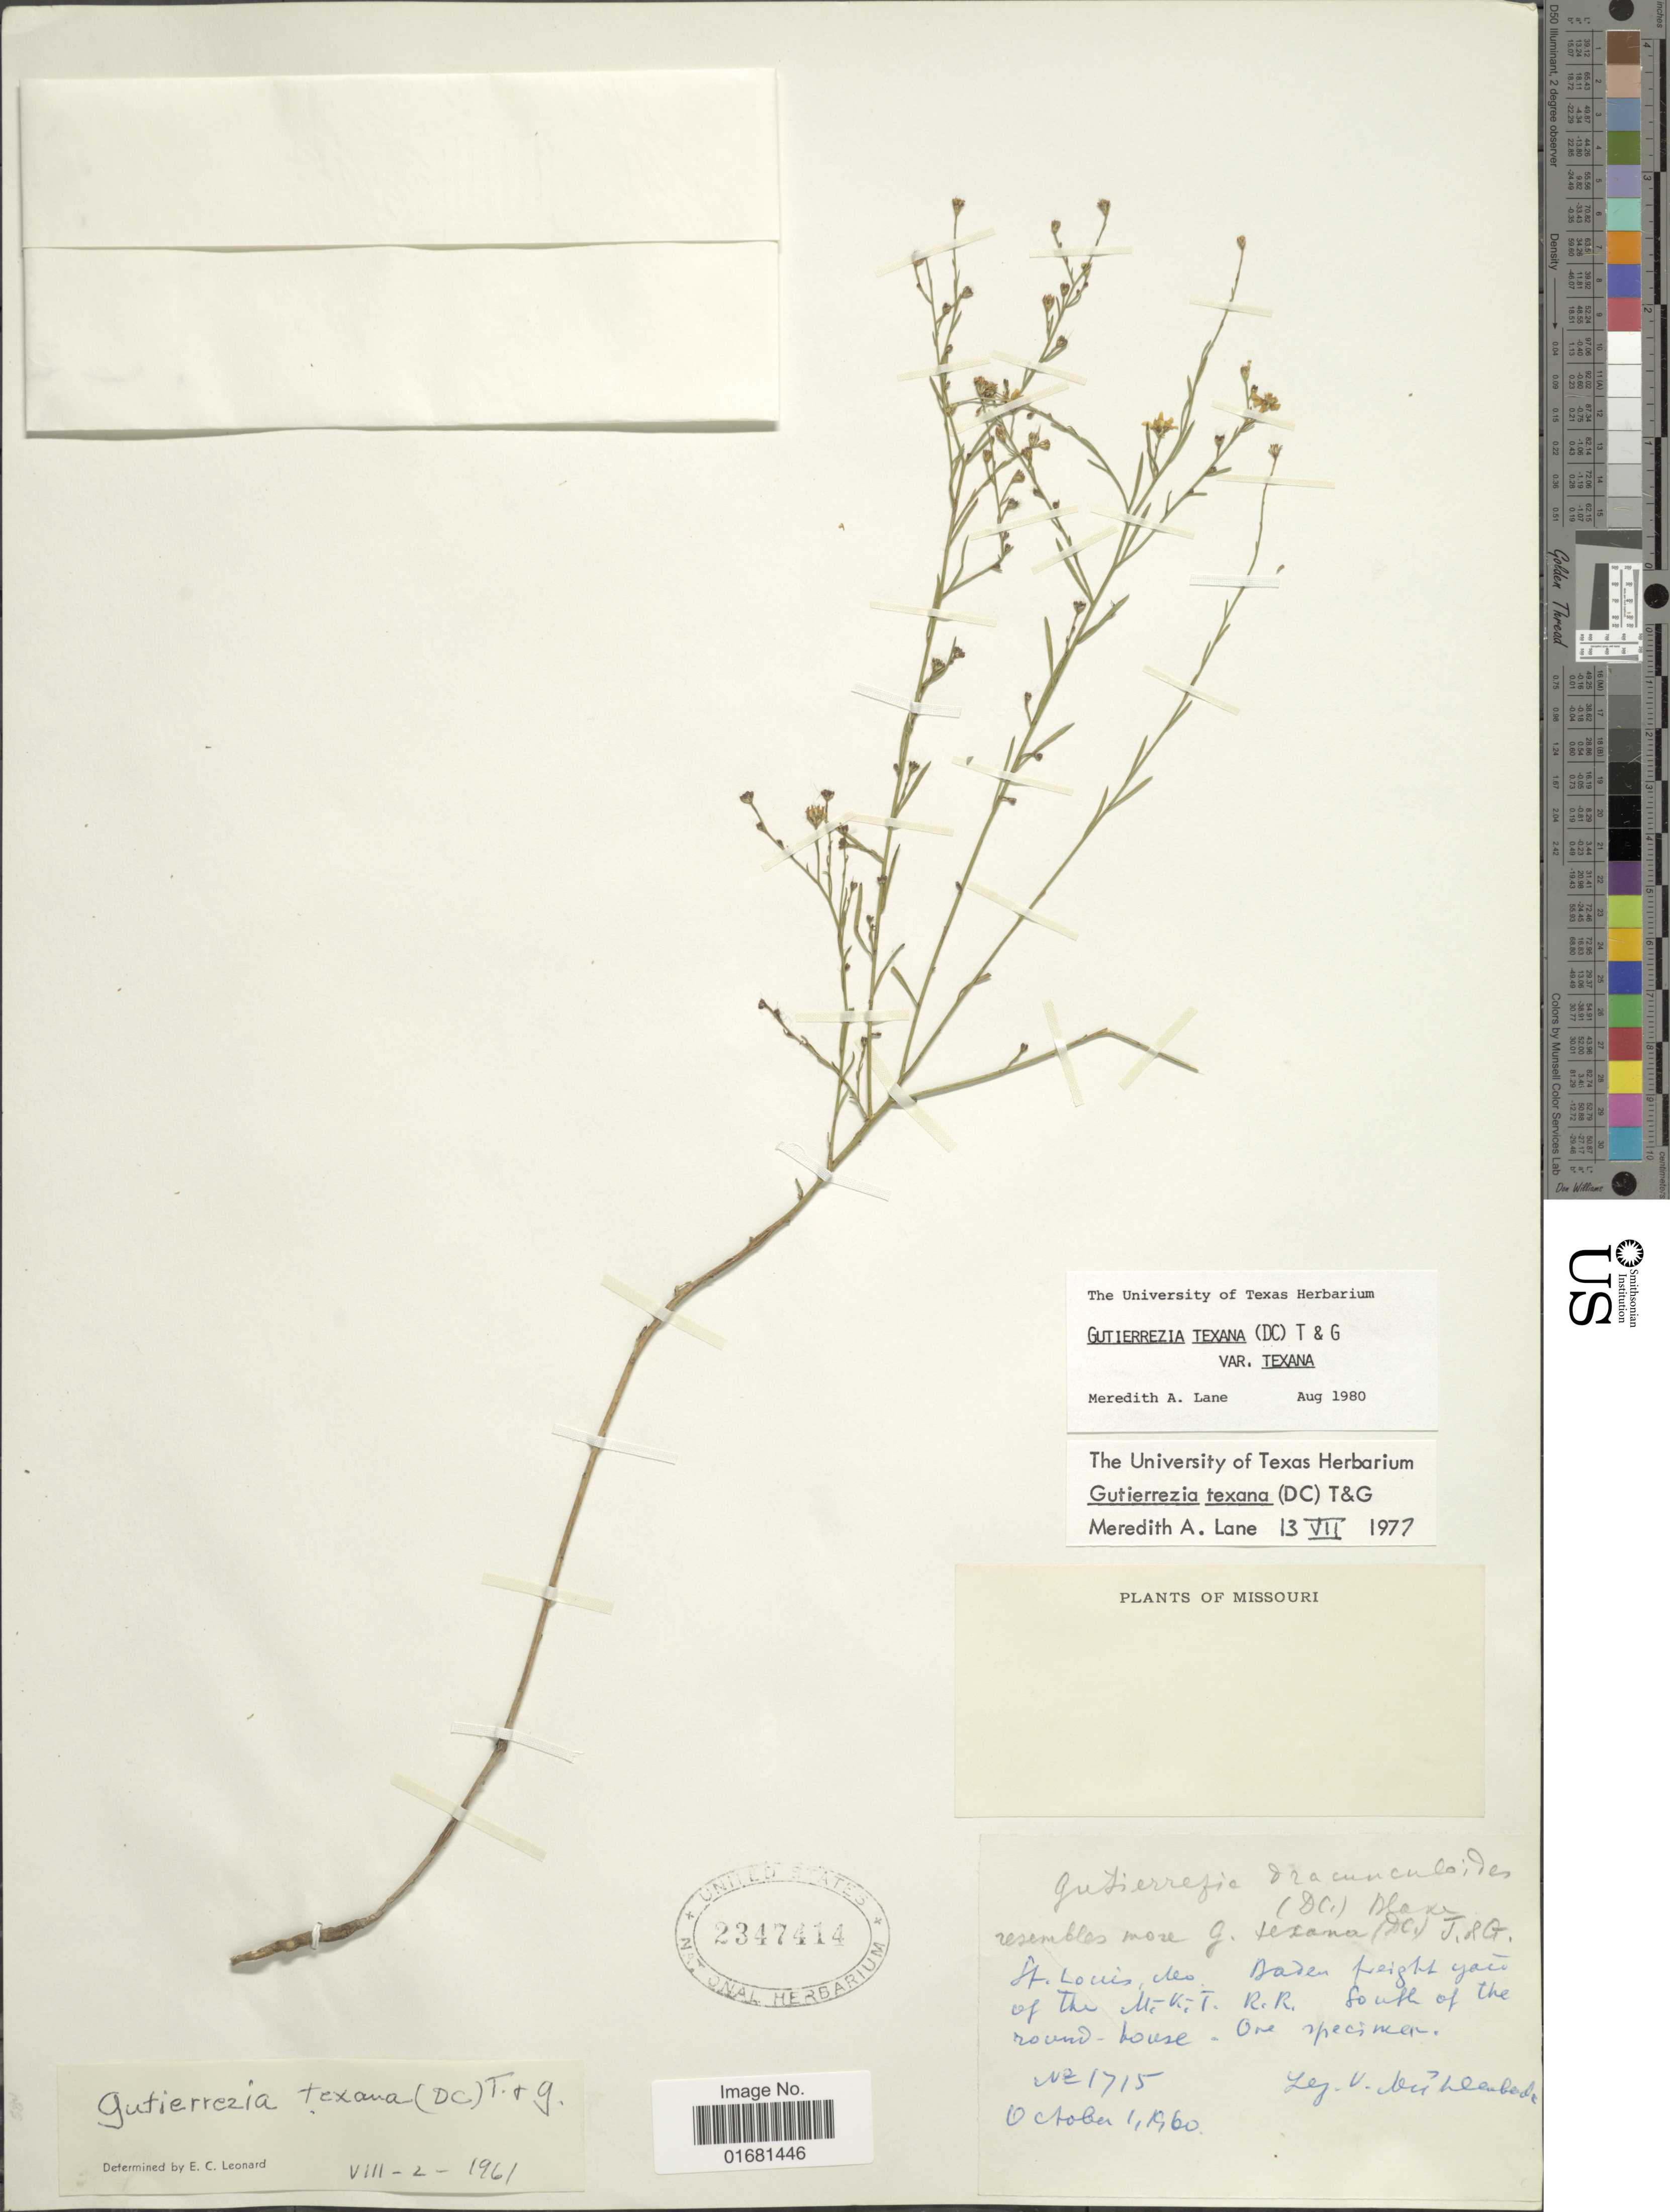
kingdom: Plantae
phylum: Tracheophyta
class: Magnoliopsida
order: Asterales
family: Asteraceae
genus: Gutierrezia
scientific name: Gutierrezia texana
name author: (DC.) Torr. & A. Gray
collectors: V. Mühlenbach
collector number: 1715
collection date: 1960-10-01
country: United States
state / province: Missouri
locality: St. Louis, MO. Baden freight yard of the M-K-T. R. R. South of the rouw-house.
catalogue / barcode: US 2347414